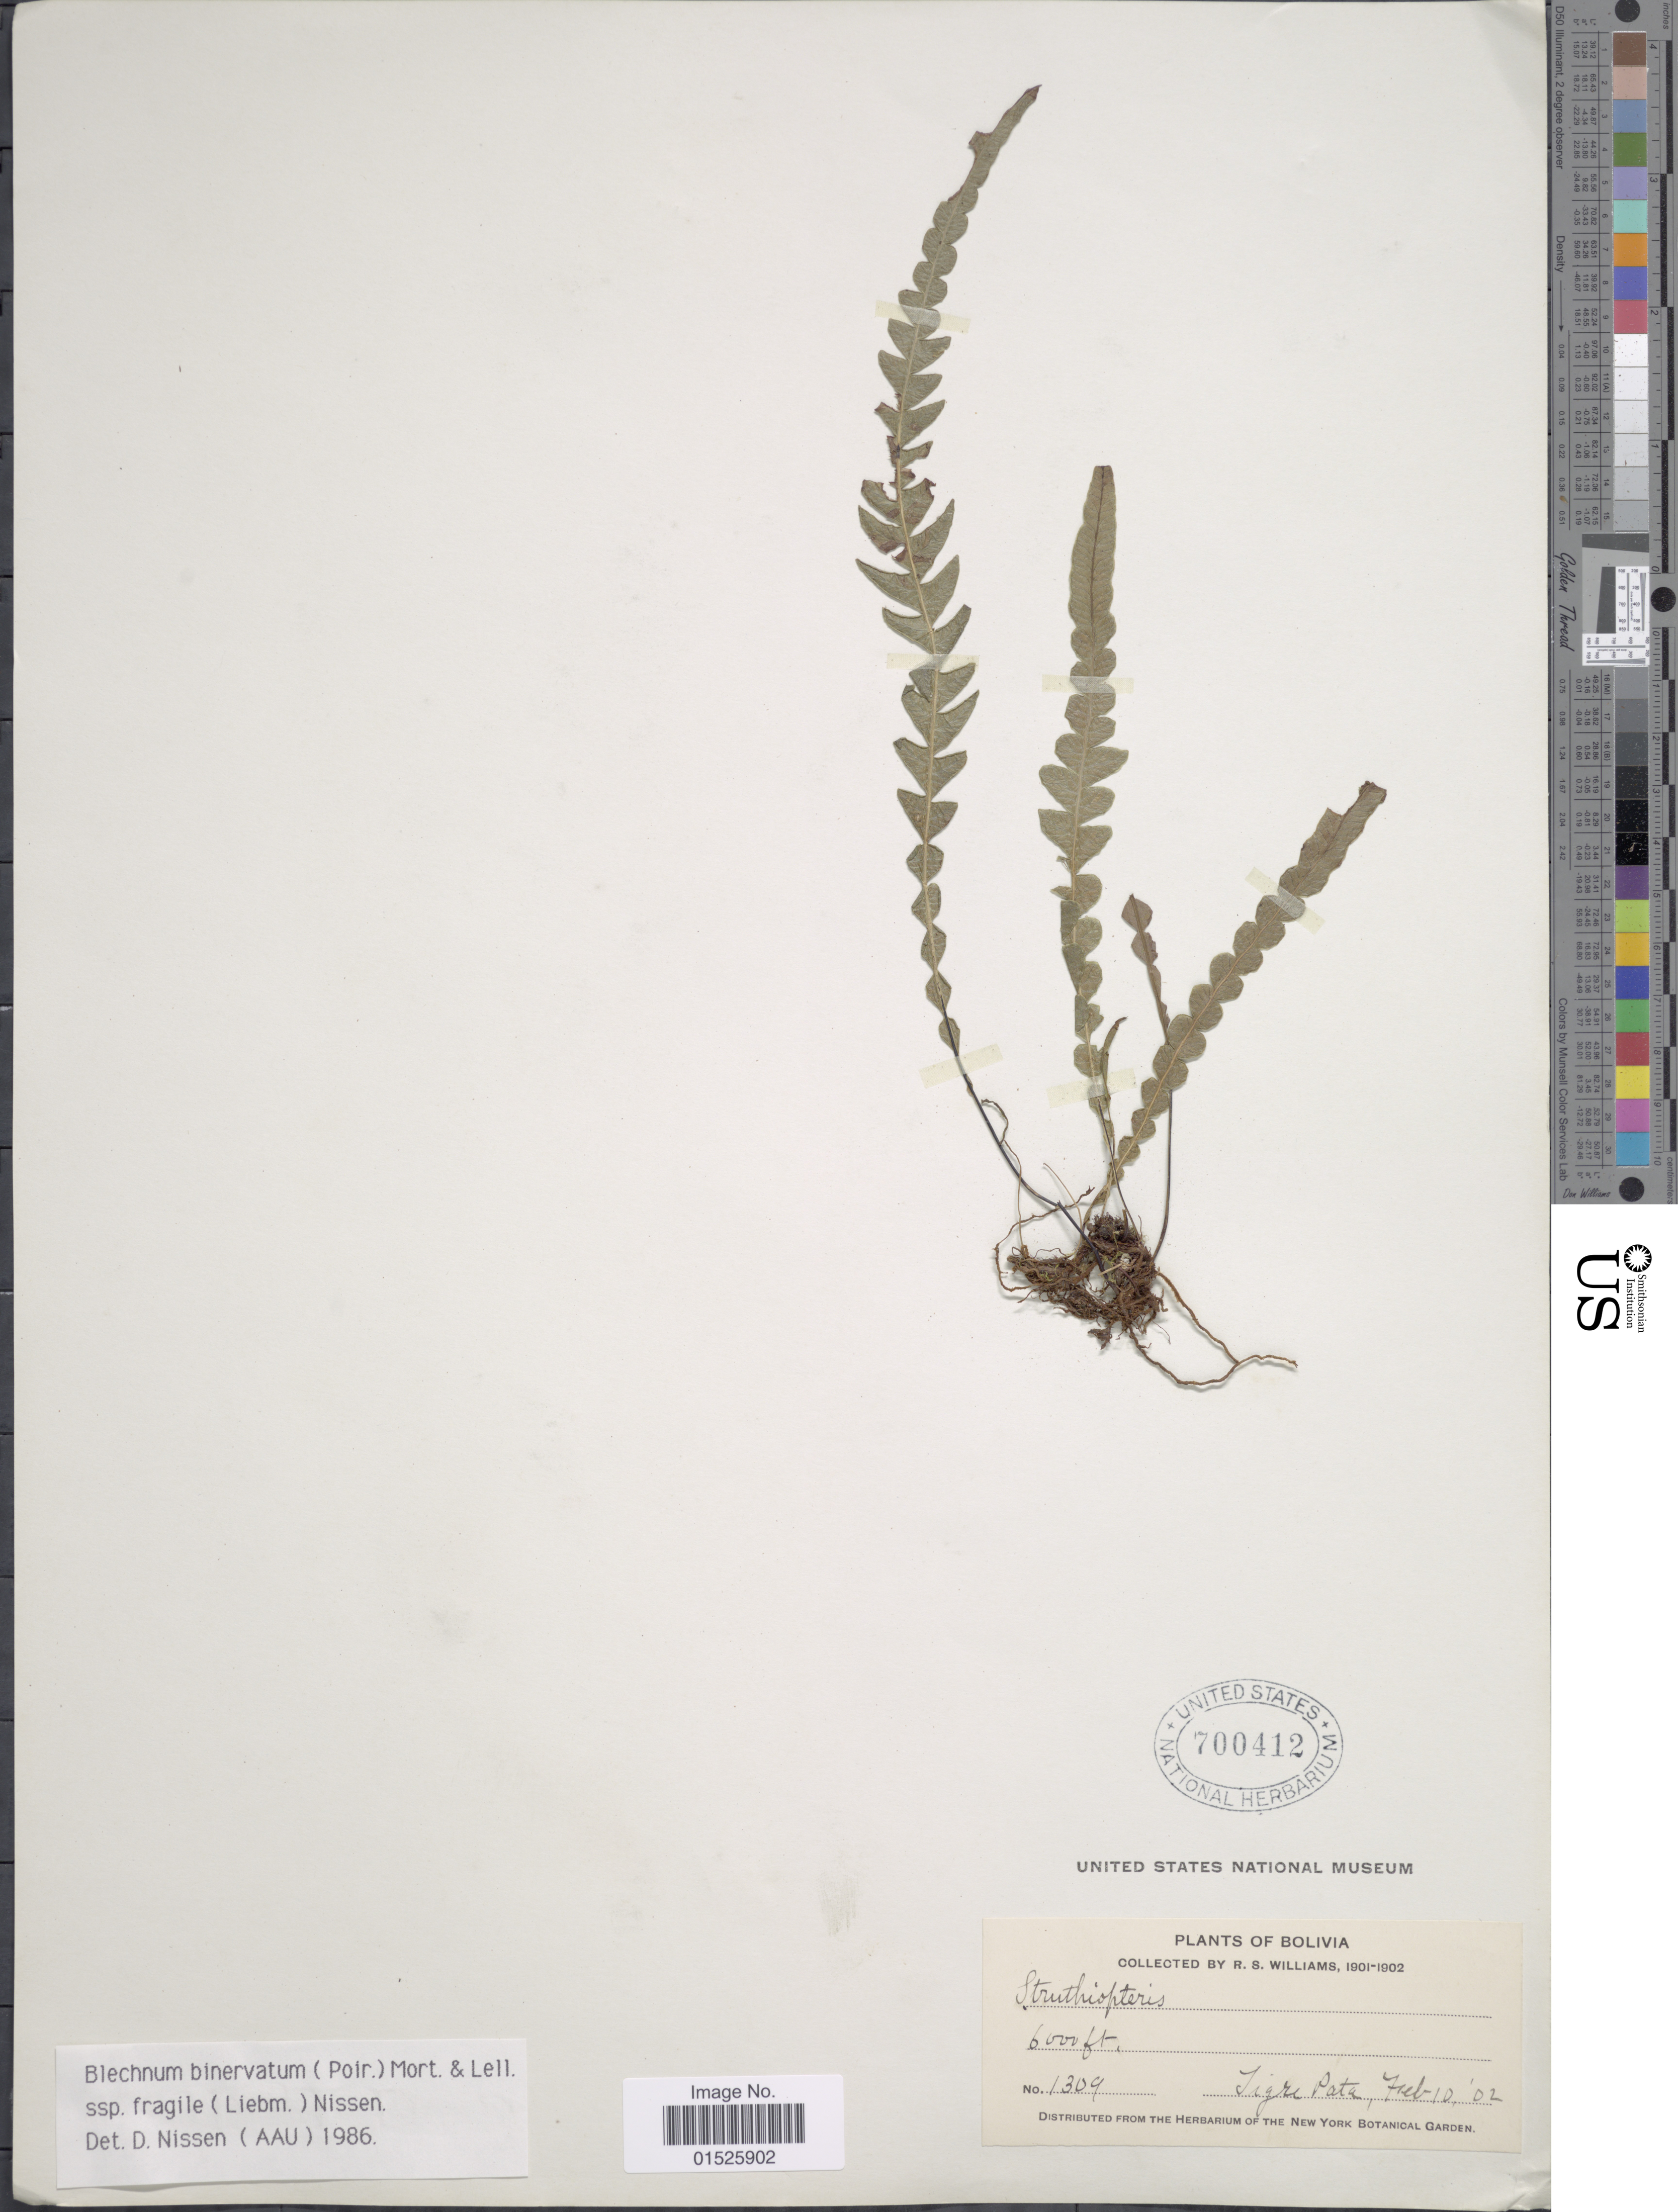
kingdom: Plantae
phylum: Tracheophyta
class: Polypodiopsida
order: Polypodiales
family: Blechnaceae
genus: Blechnum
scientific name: Blechnum fragile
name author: (Liebm.) C.V. Morton & Lellinger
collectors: R. S. Williams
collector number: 1309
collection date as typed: Feb. 10, '02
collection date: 1902-02-10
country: Bolivia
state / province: La Paz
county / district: Franz Tamayo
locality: Tigre Pata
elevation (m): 1829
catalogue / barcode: US 700412